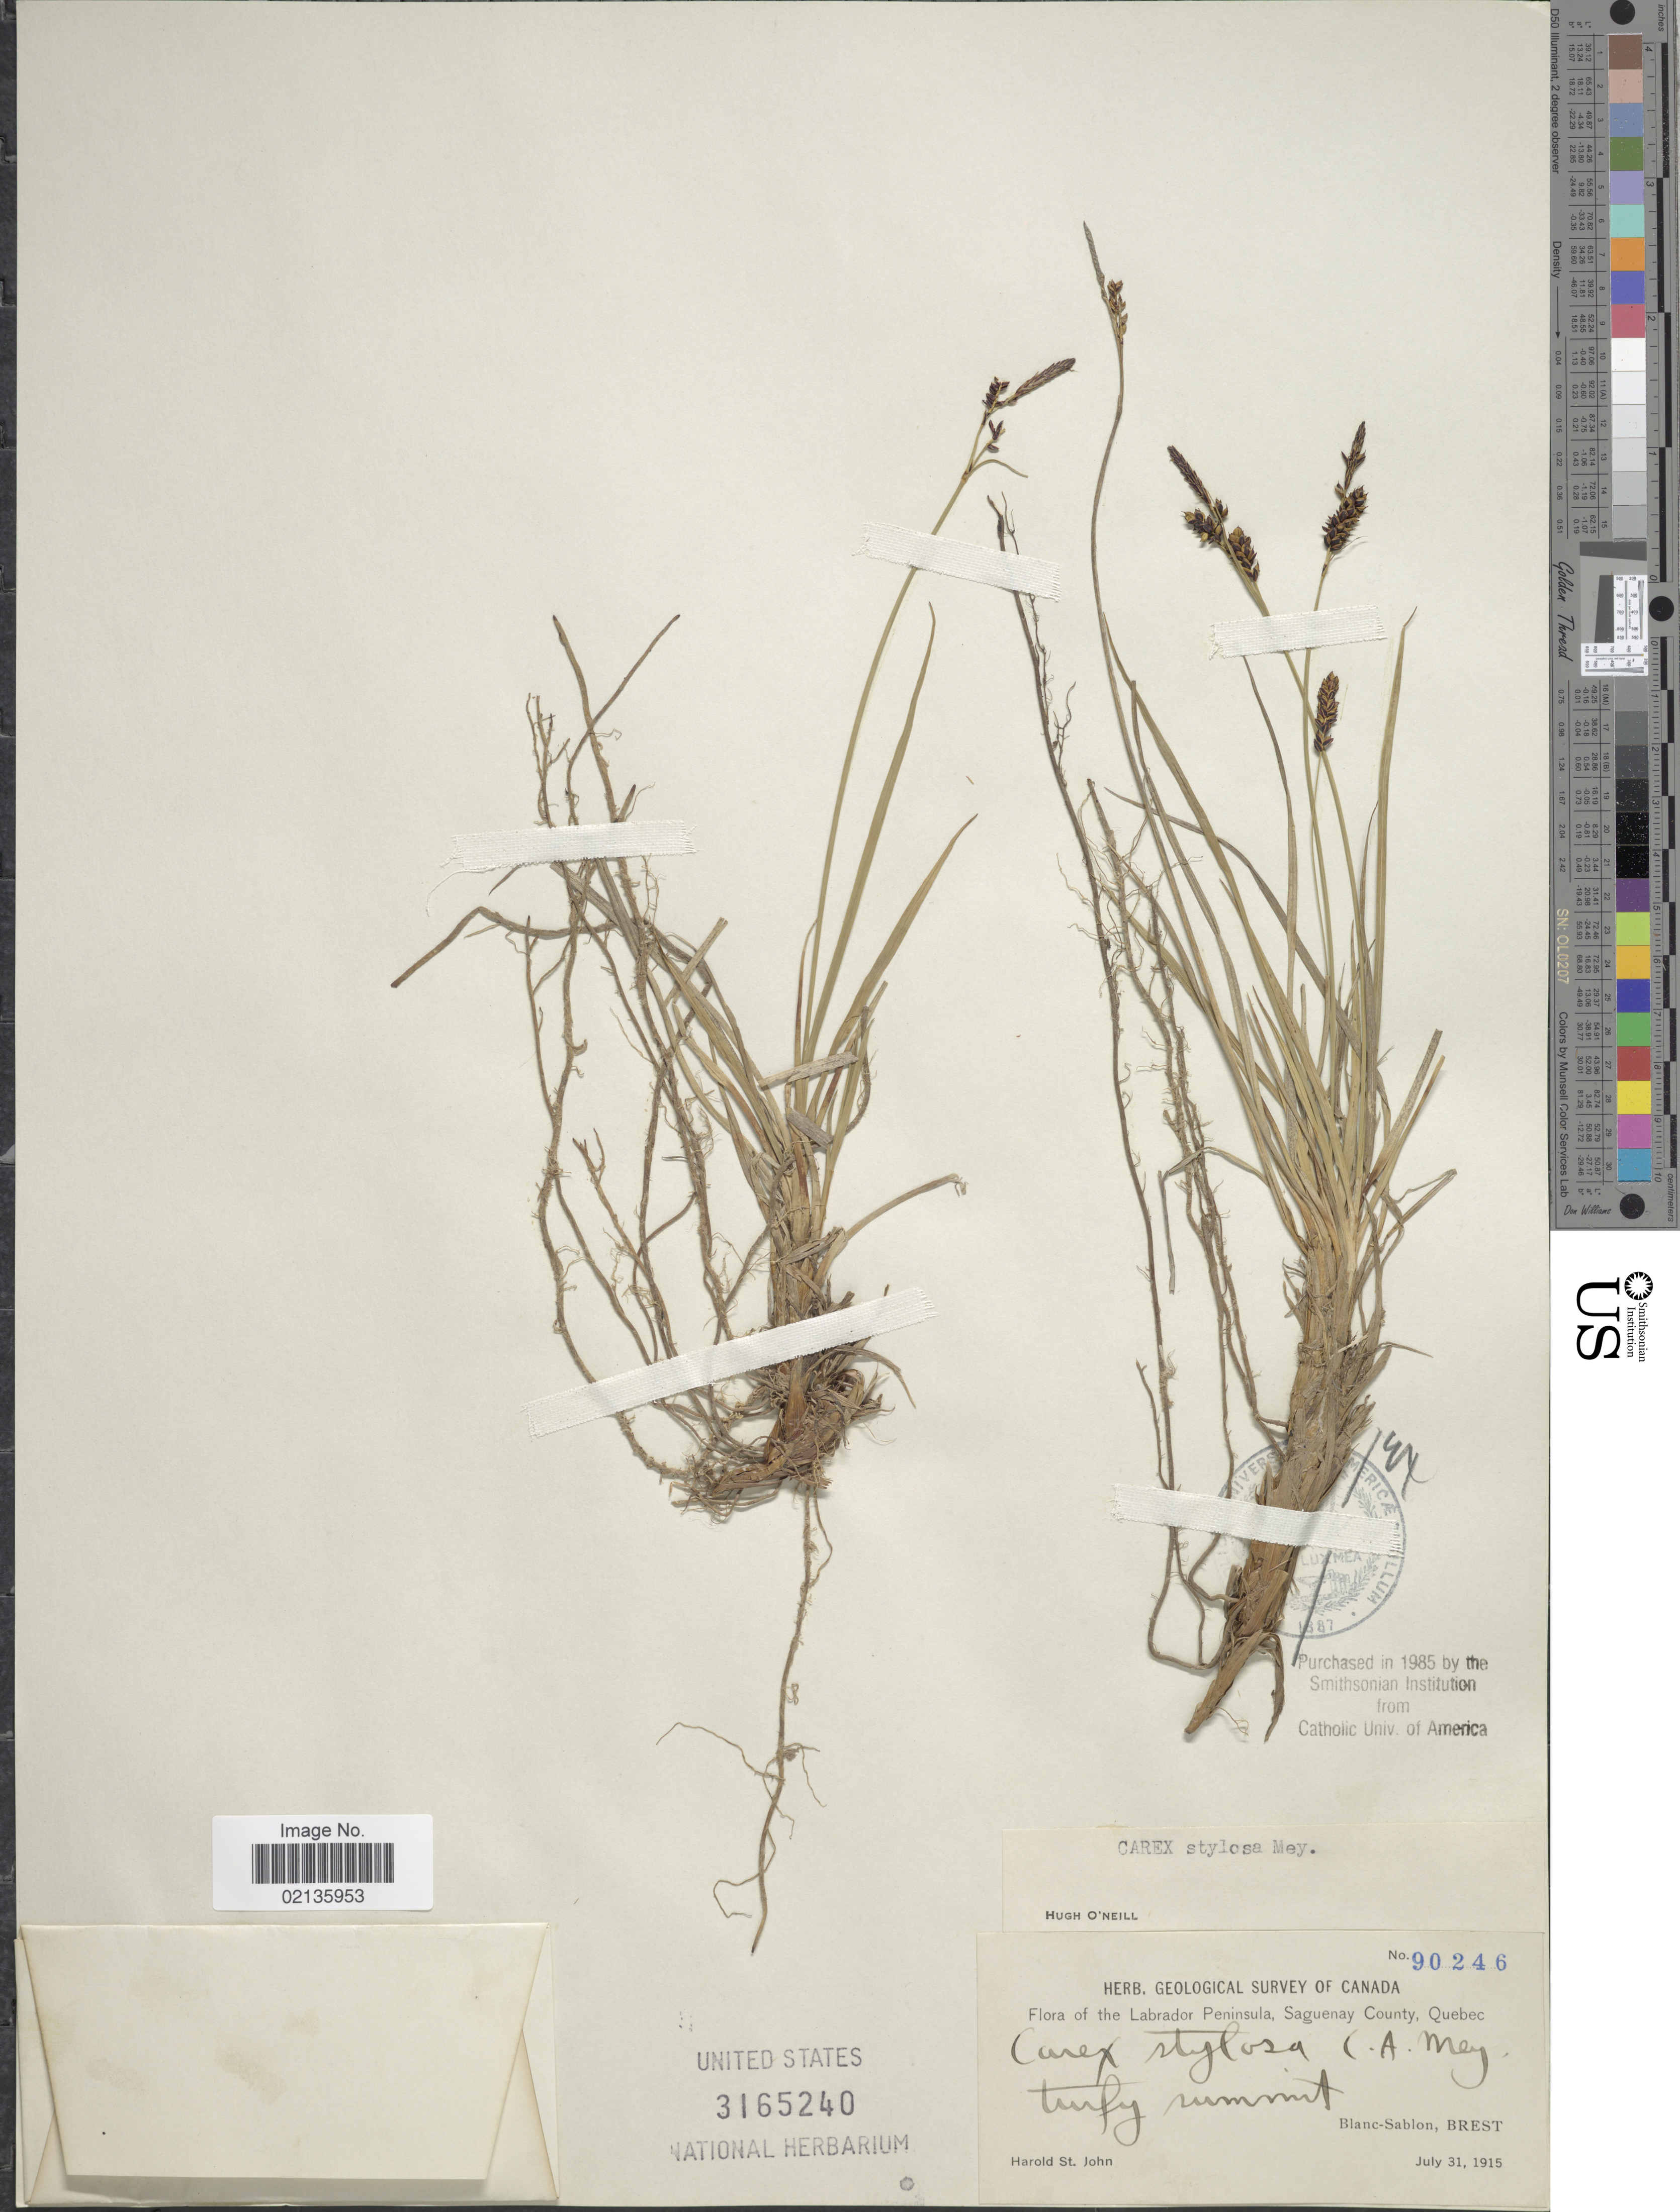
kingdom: Plantae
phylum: Tracheophyta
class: Liliopsida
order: Poales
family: Cyperaceae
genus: Carex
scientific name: Carex stylosa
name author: C.A. Mey.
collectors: H. St. John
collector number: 90246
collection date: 1915-07-31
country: Canada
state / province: Quebec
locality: Labrador Peninsula, Saguenay County, Quebec, Blanc-Sablon, Brest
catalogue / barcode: US 3165240